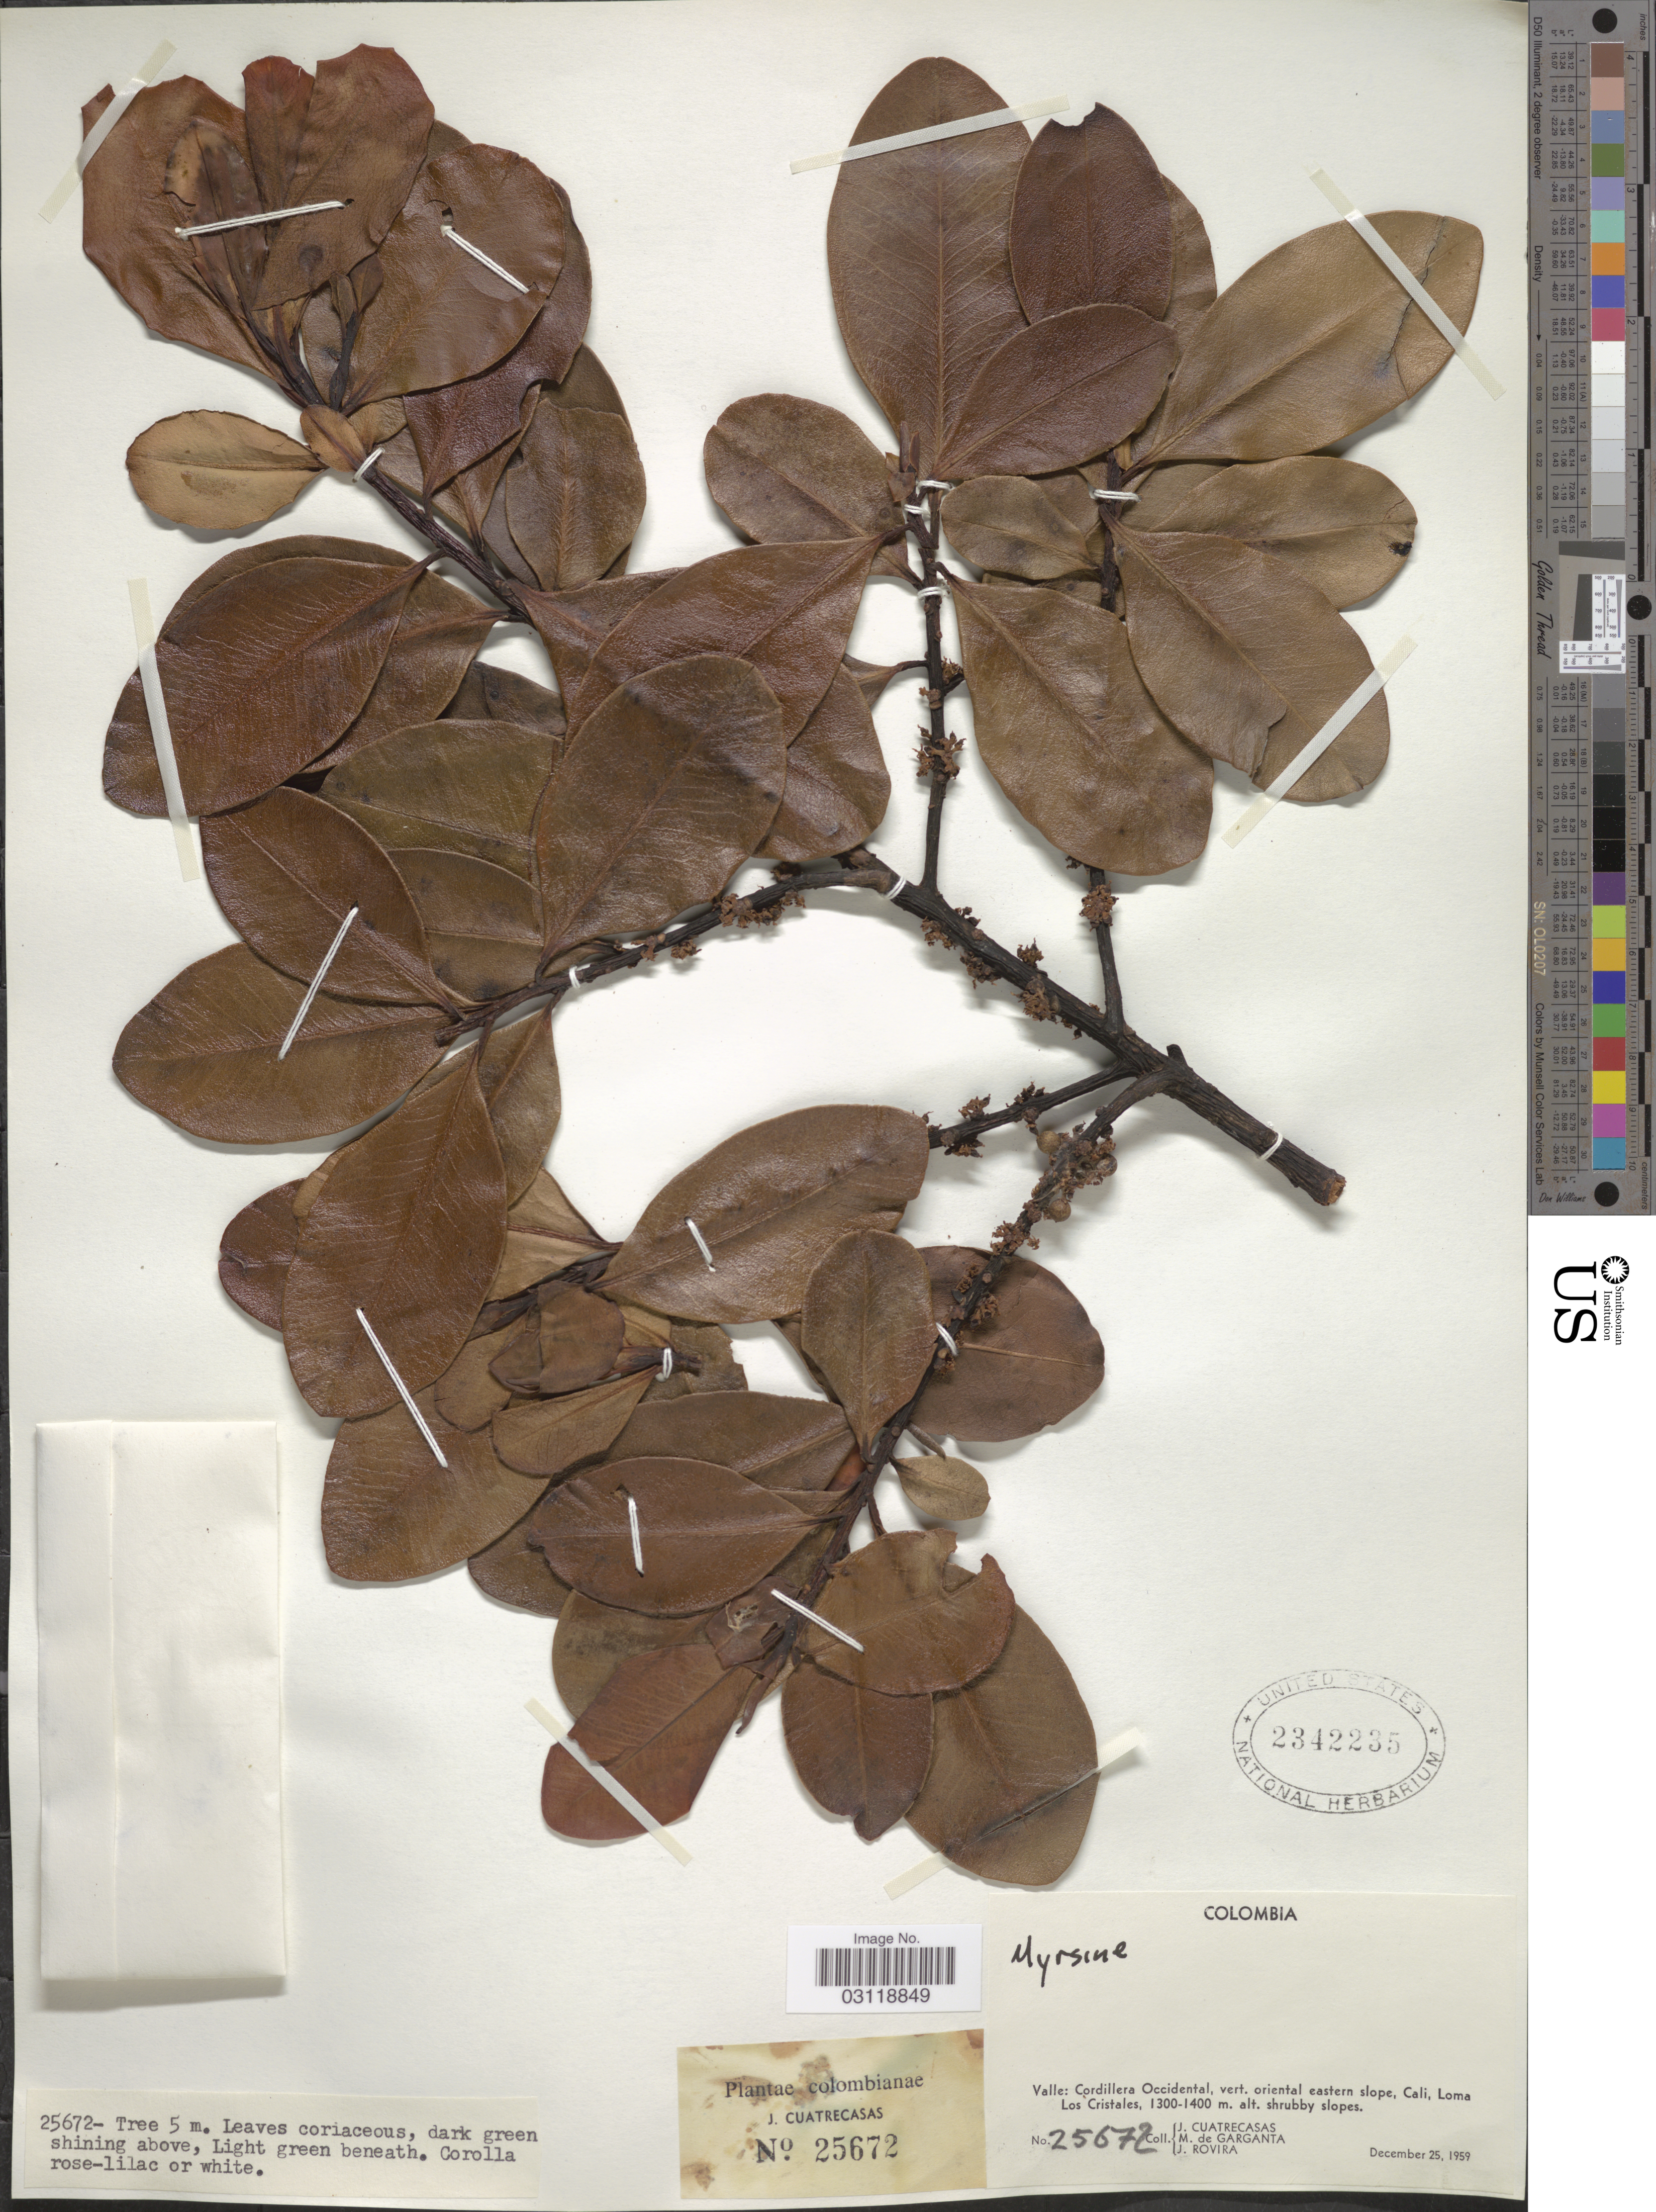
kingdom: Plantae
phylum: Tracheophyta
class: Magnoliopsida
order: Ericales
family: Primulaceae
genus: Rapanea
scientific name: Rapanea sp.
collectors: J. Cuatrecasas, M. Garganta & J. Rovira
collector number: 25672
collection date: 1959-12-25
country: Colombia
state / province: Valle del Cauca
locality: Valle: Cordillera Occidental, vert. oriental eastern slope, Cali, Loma Los Cristales.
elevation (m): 1300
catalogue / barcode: US 2342235